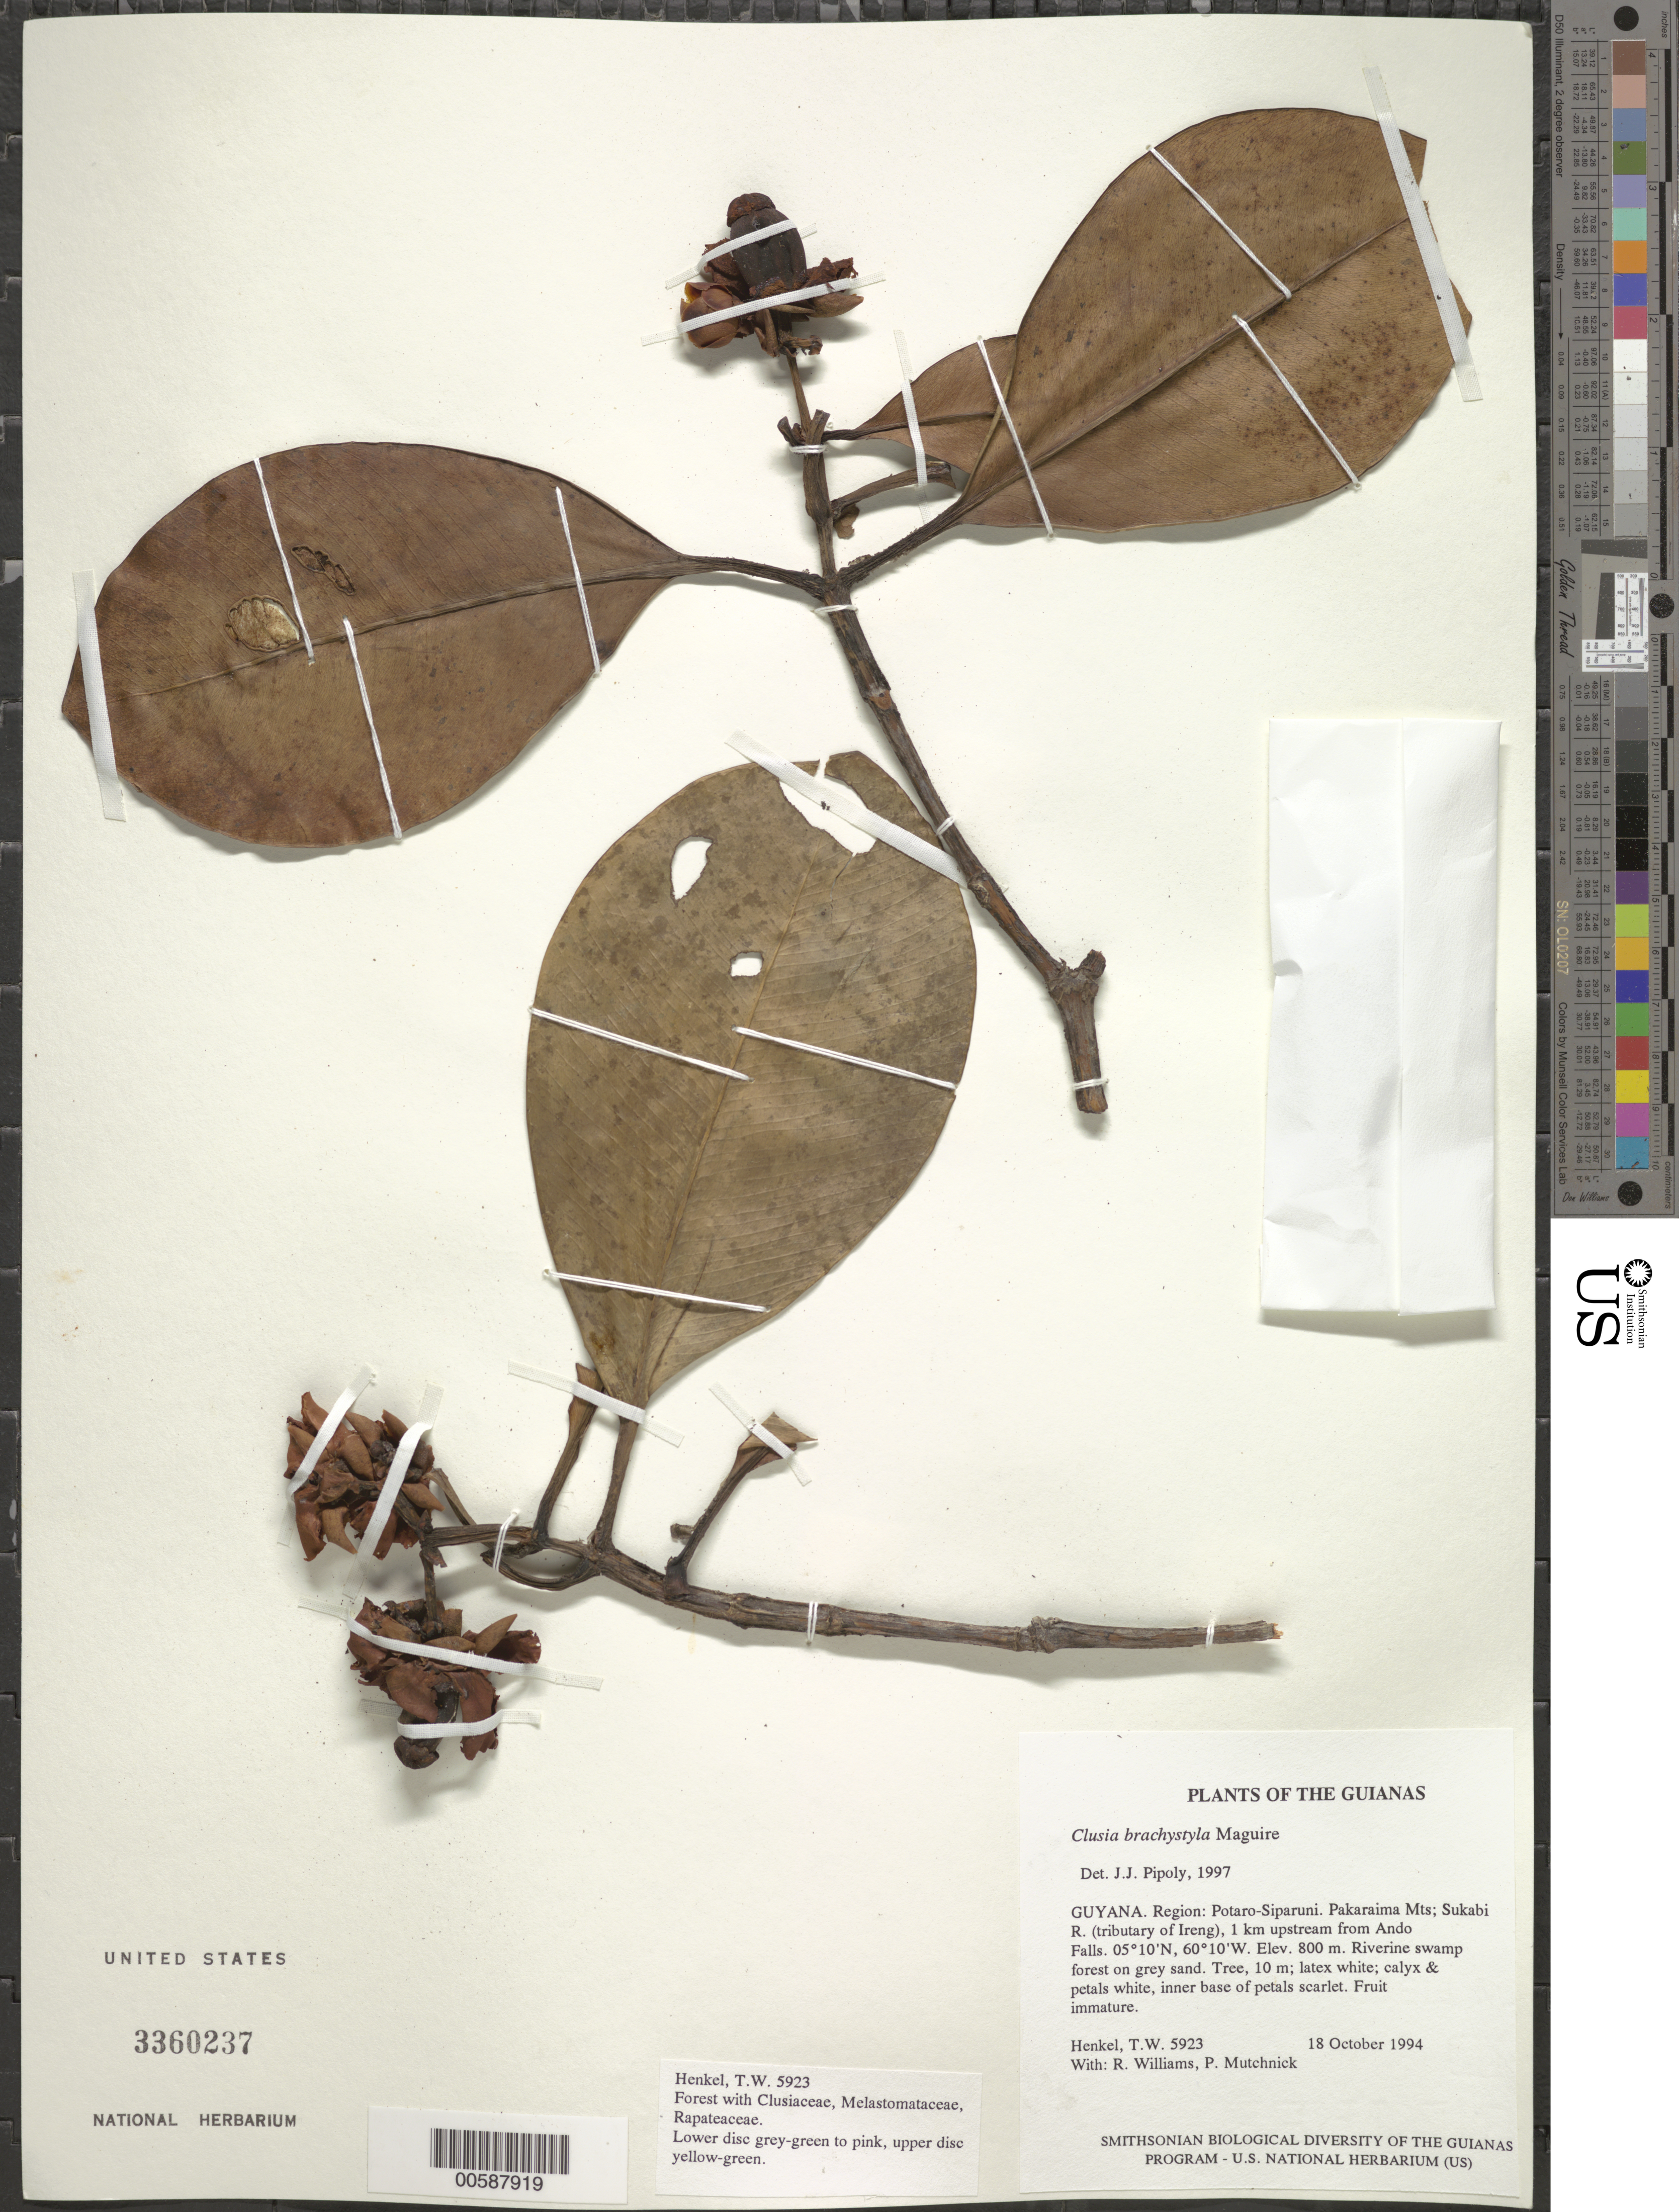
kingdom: Plantae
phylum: Tracheophyta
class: Magnoliopsida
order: Malpighiales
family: Clusiaceae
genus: Clusia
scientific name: Clusia brachystyla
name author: Maguire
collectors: T. Henkel, R. Williams & P. Mutchnick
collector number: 5923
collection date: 1994-10-18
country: Guyana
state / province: Potaro-Siparuni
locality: The Guianas. Region: Potaro-Siparuni. Pakaraima Mts; Sukabi R. (tributary of Ireng), 1 km upstream from Ando Falls.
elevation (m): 800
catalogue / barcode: US 3360237